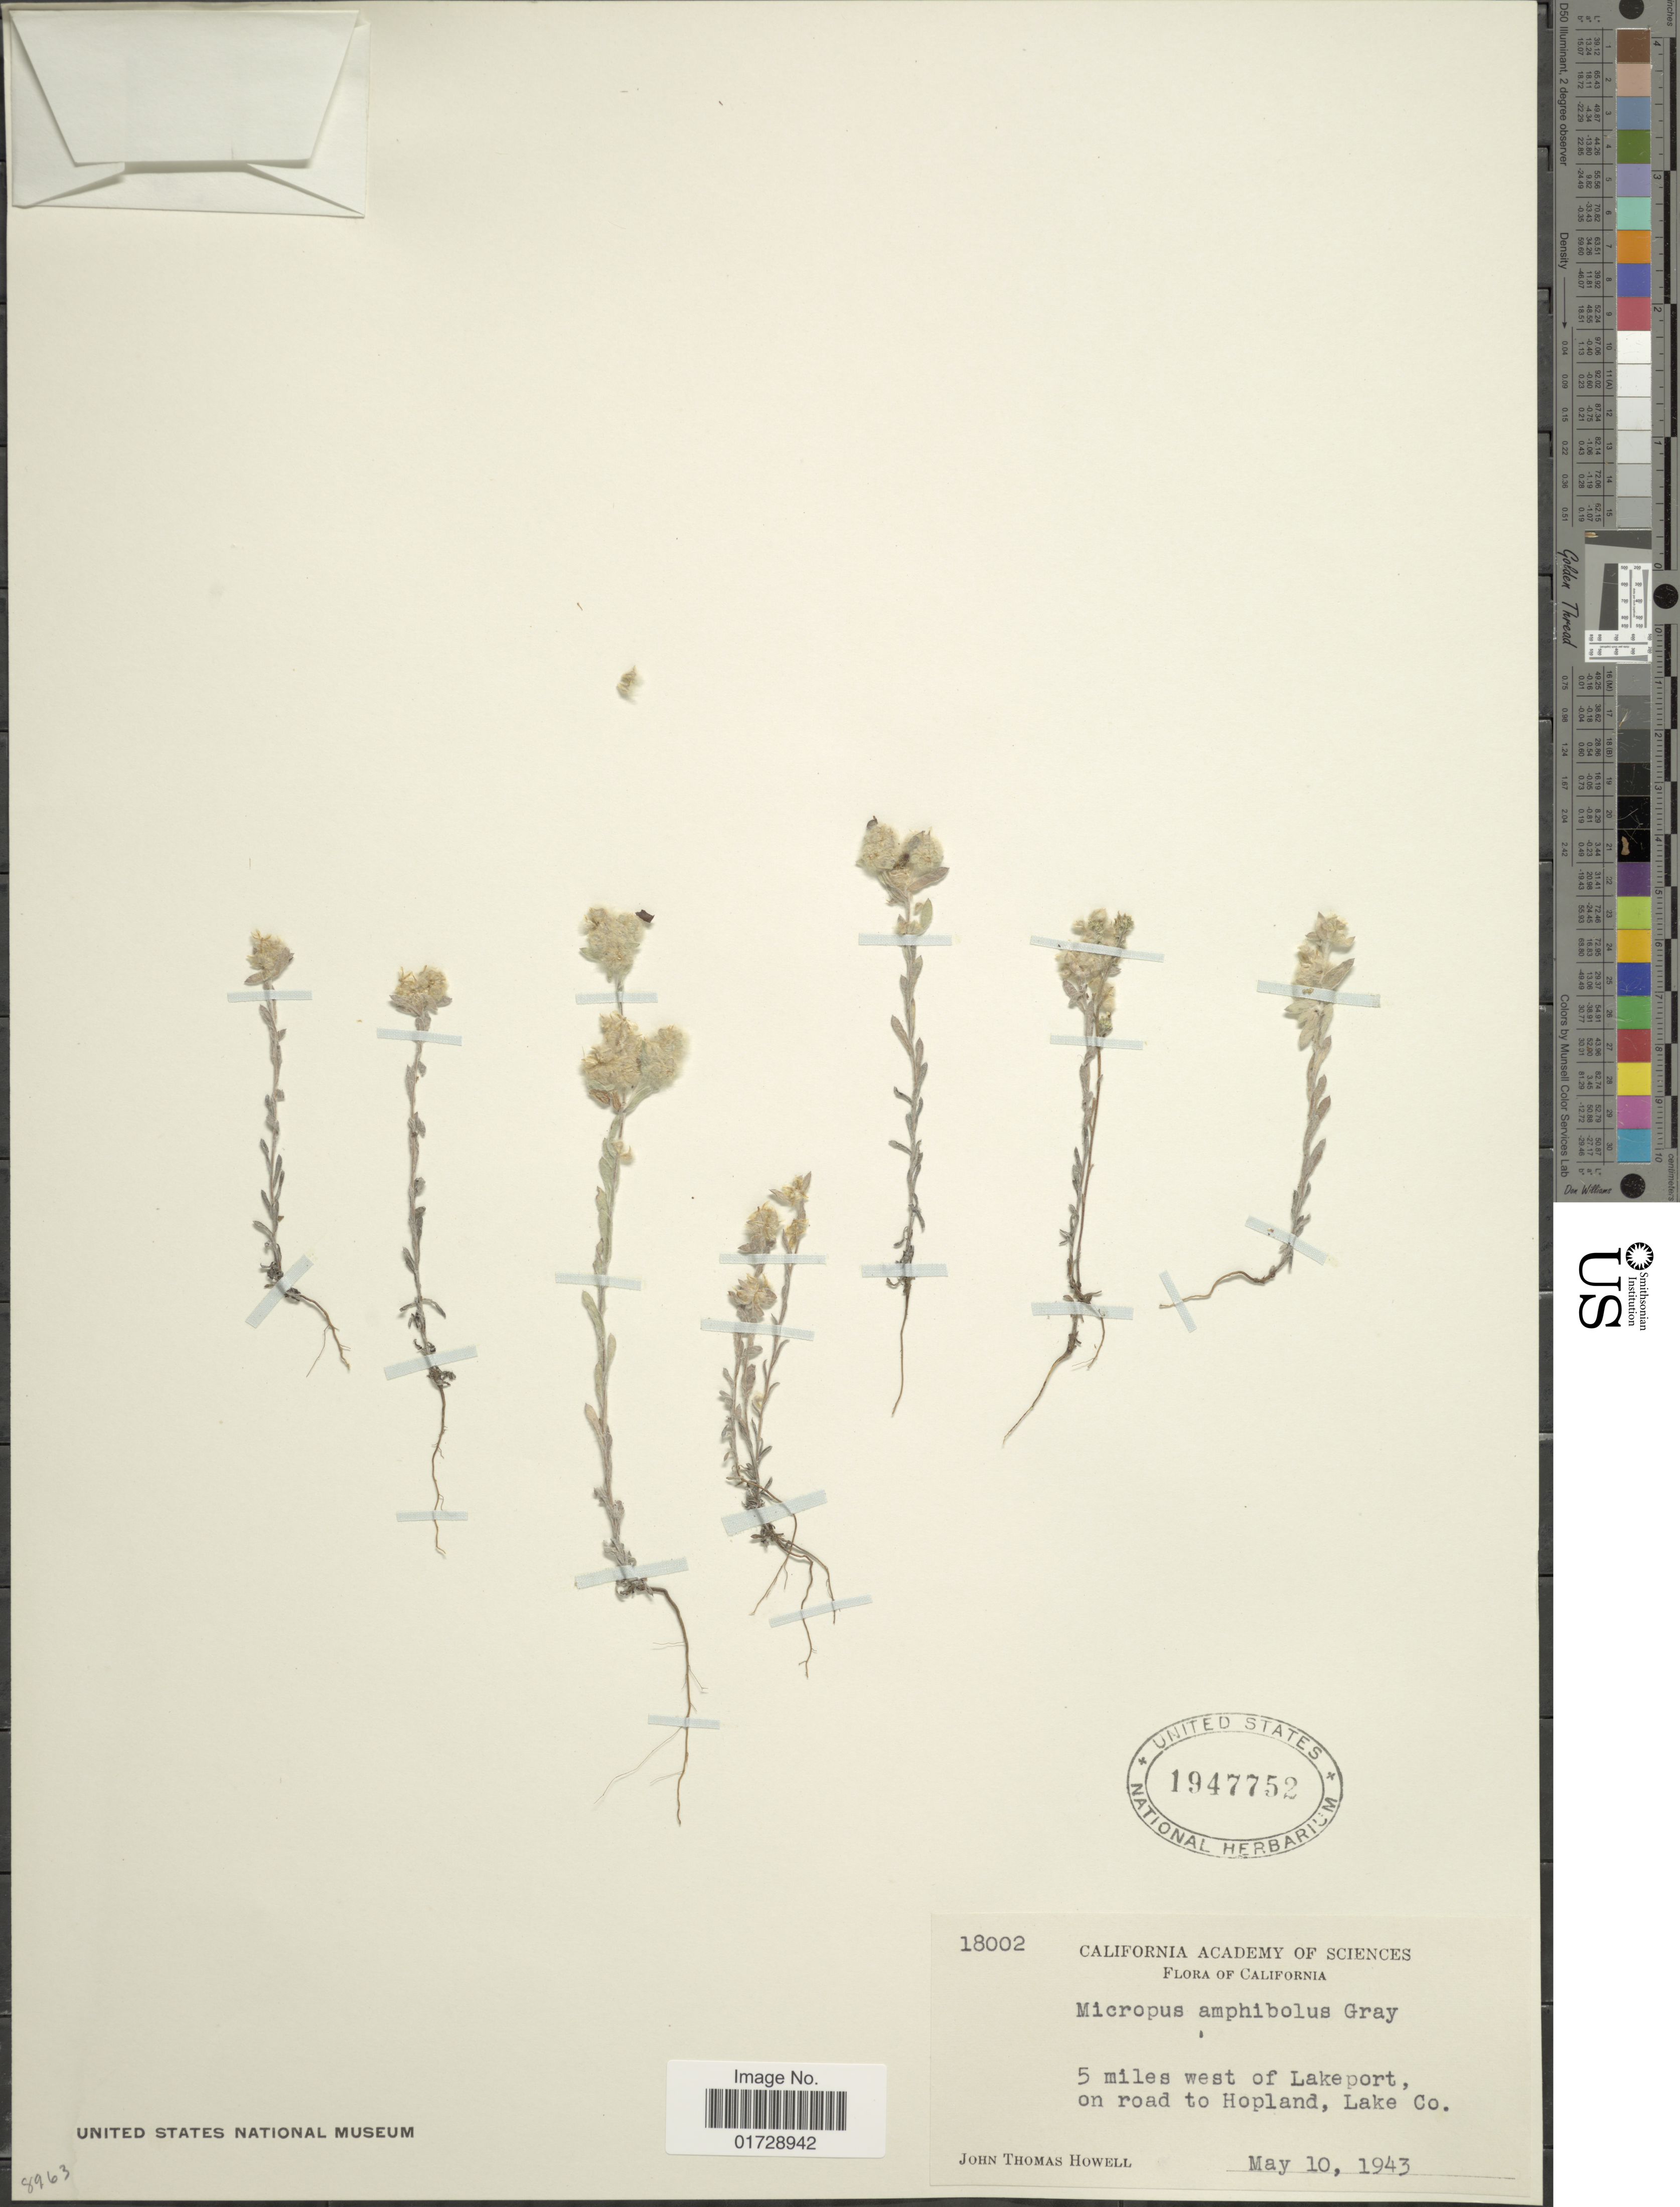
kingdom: Plantae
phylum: Tracheophyta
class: Magnoliopsida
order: Asterales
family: Asteraceae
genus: Micropus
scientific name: Micropus amphibolus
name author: A. Gray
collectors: J. T. Howell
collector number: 18002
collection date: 1943-05-10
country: United States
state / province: California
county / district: Lake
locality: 5 miles west of Lakeport, on road to Hopland, Lake Co.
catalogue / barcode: US 1947752